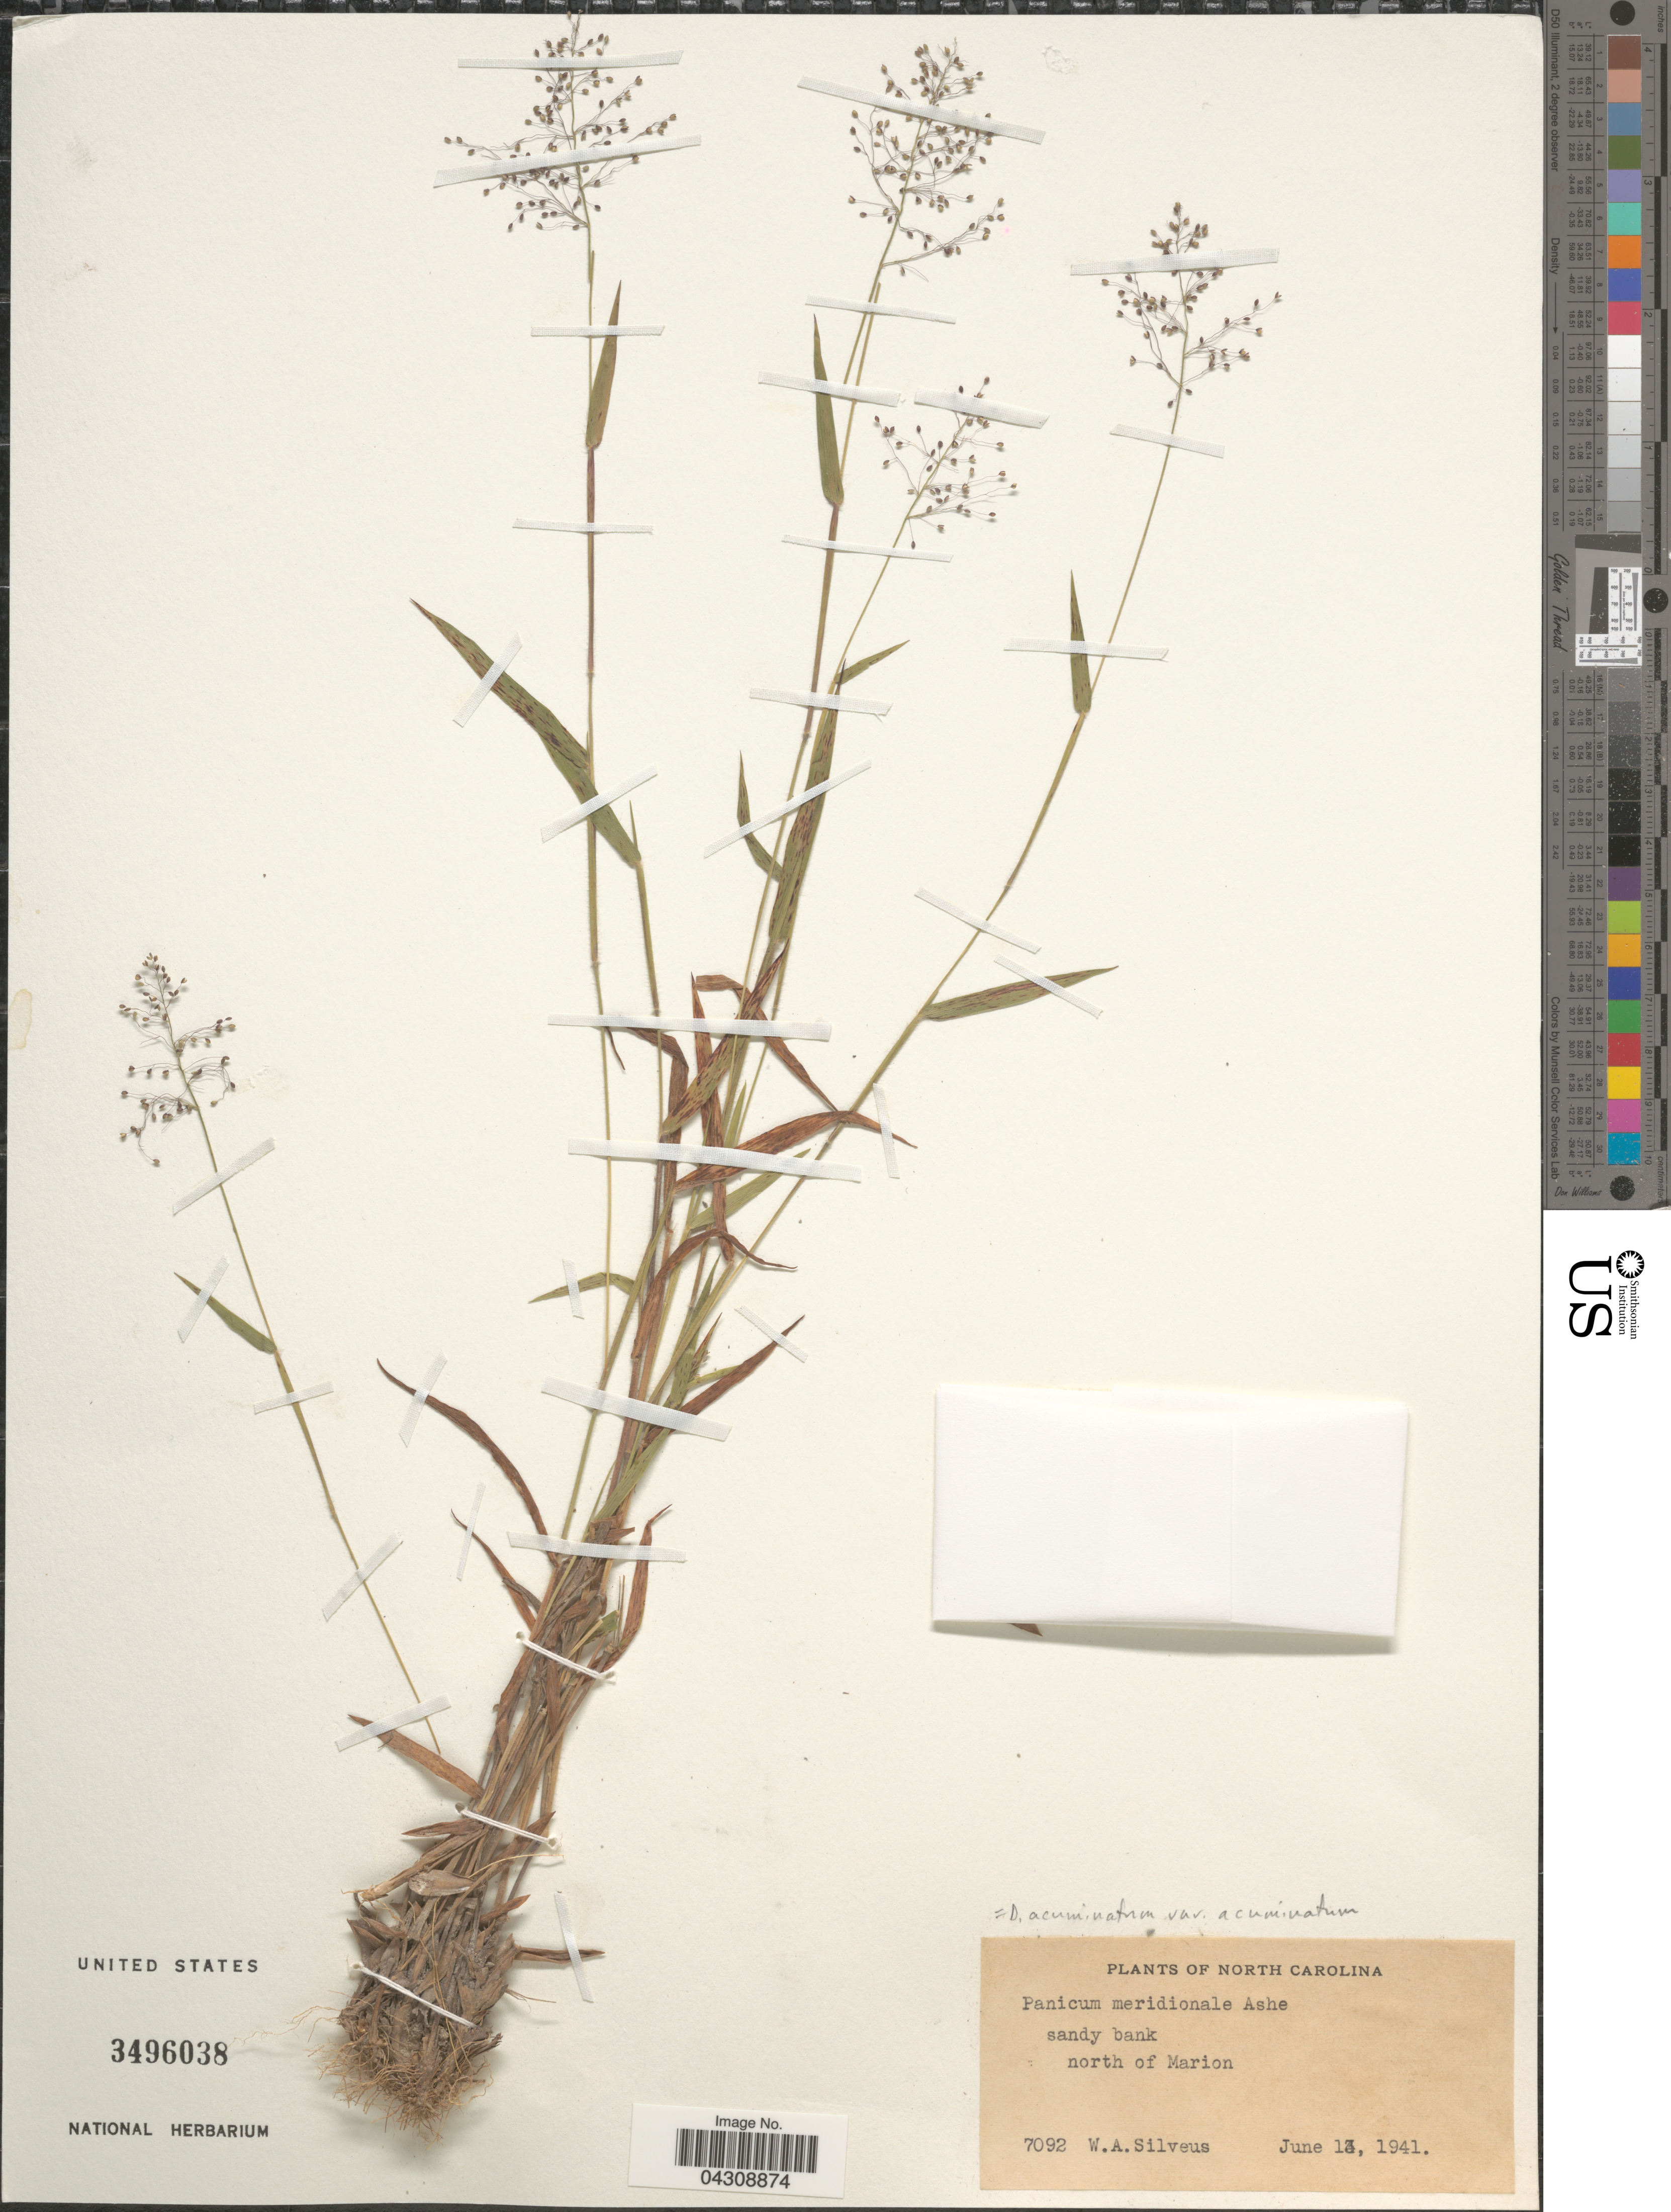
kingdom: Plantae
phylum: Tracheophyta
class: Liliopsida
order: Poales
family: Poaceae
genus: Dichanthelium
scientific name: Dichanthelium acuminatum var. acuminatum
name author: (Sw.) Gould & C.A. Clark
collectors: W. Silveus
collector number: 7092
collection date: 1941-06-13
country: United States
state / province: North Carolina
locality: Sandy bank north of Marion.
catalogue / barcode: US 3496038